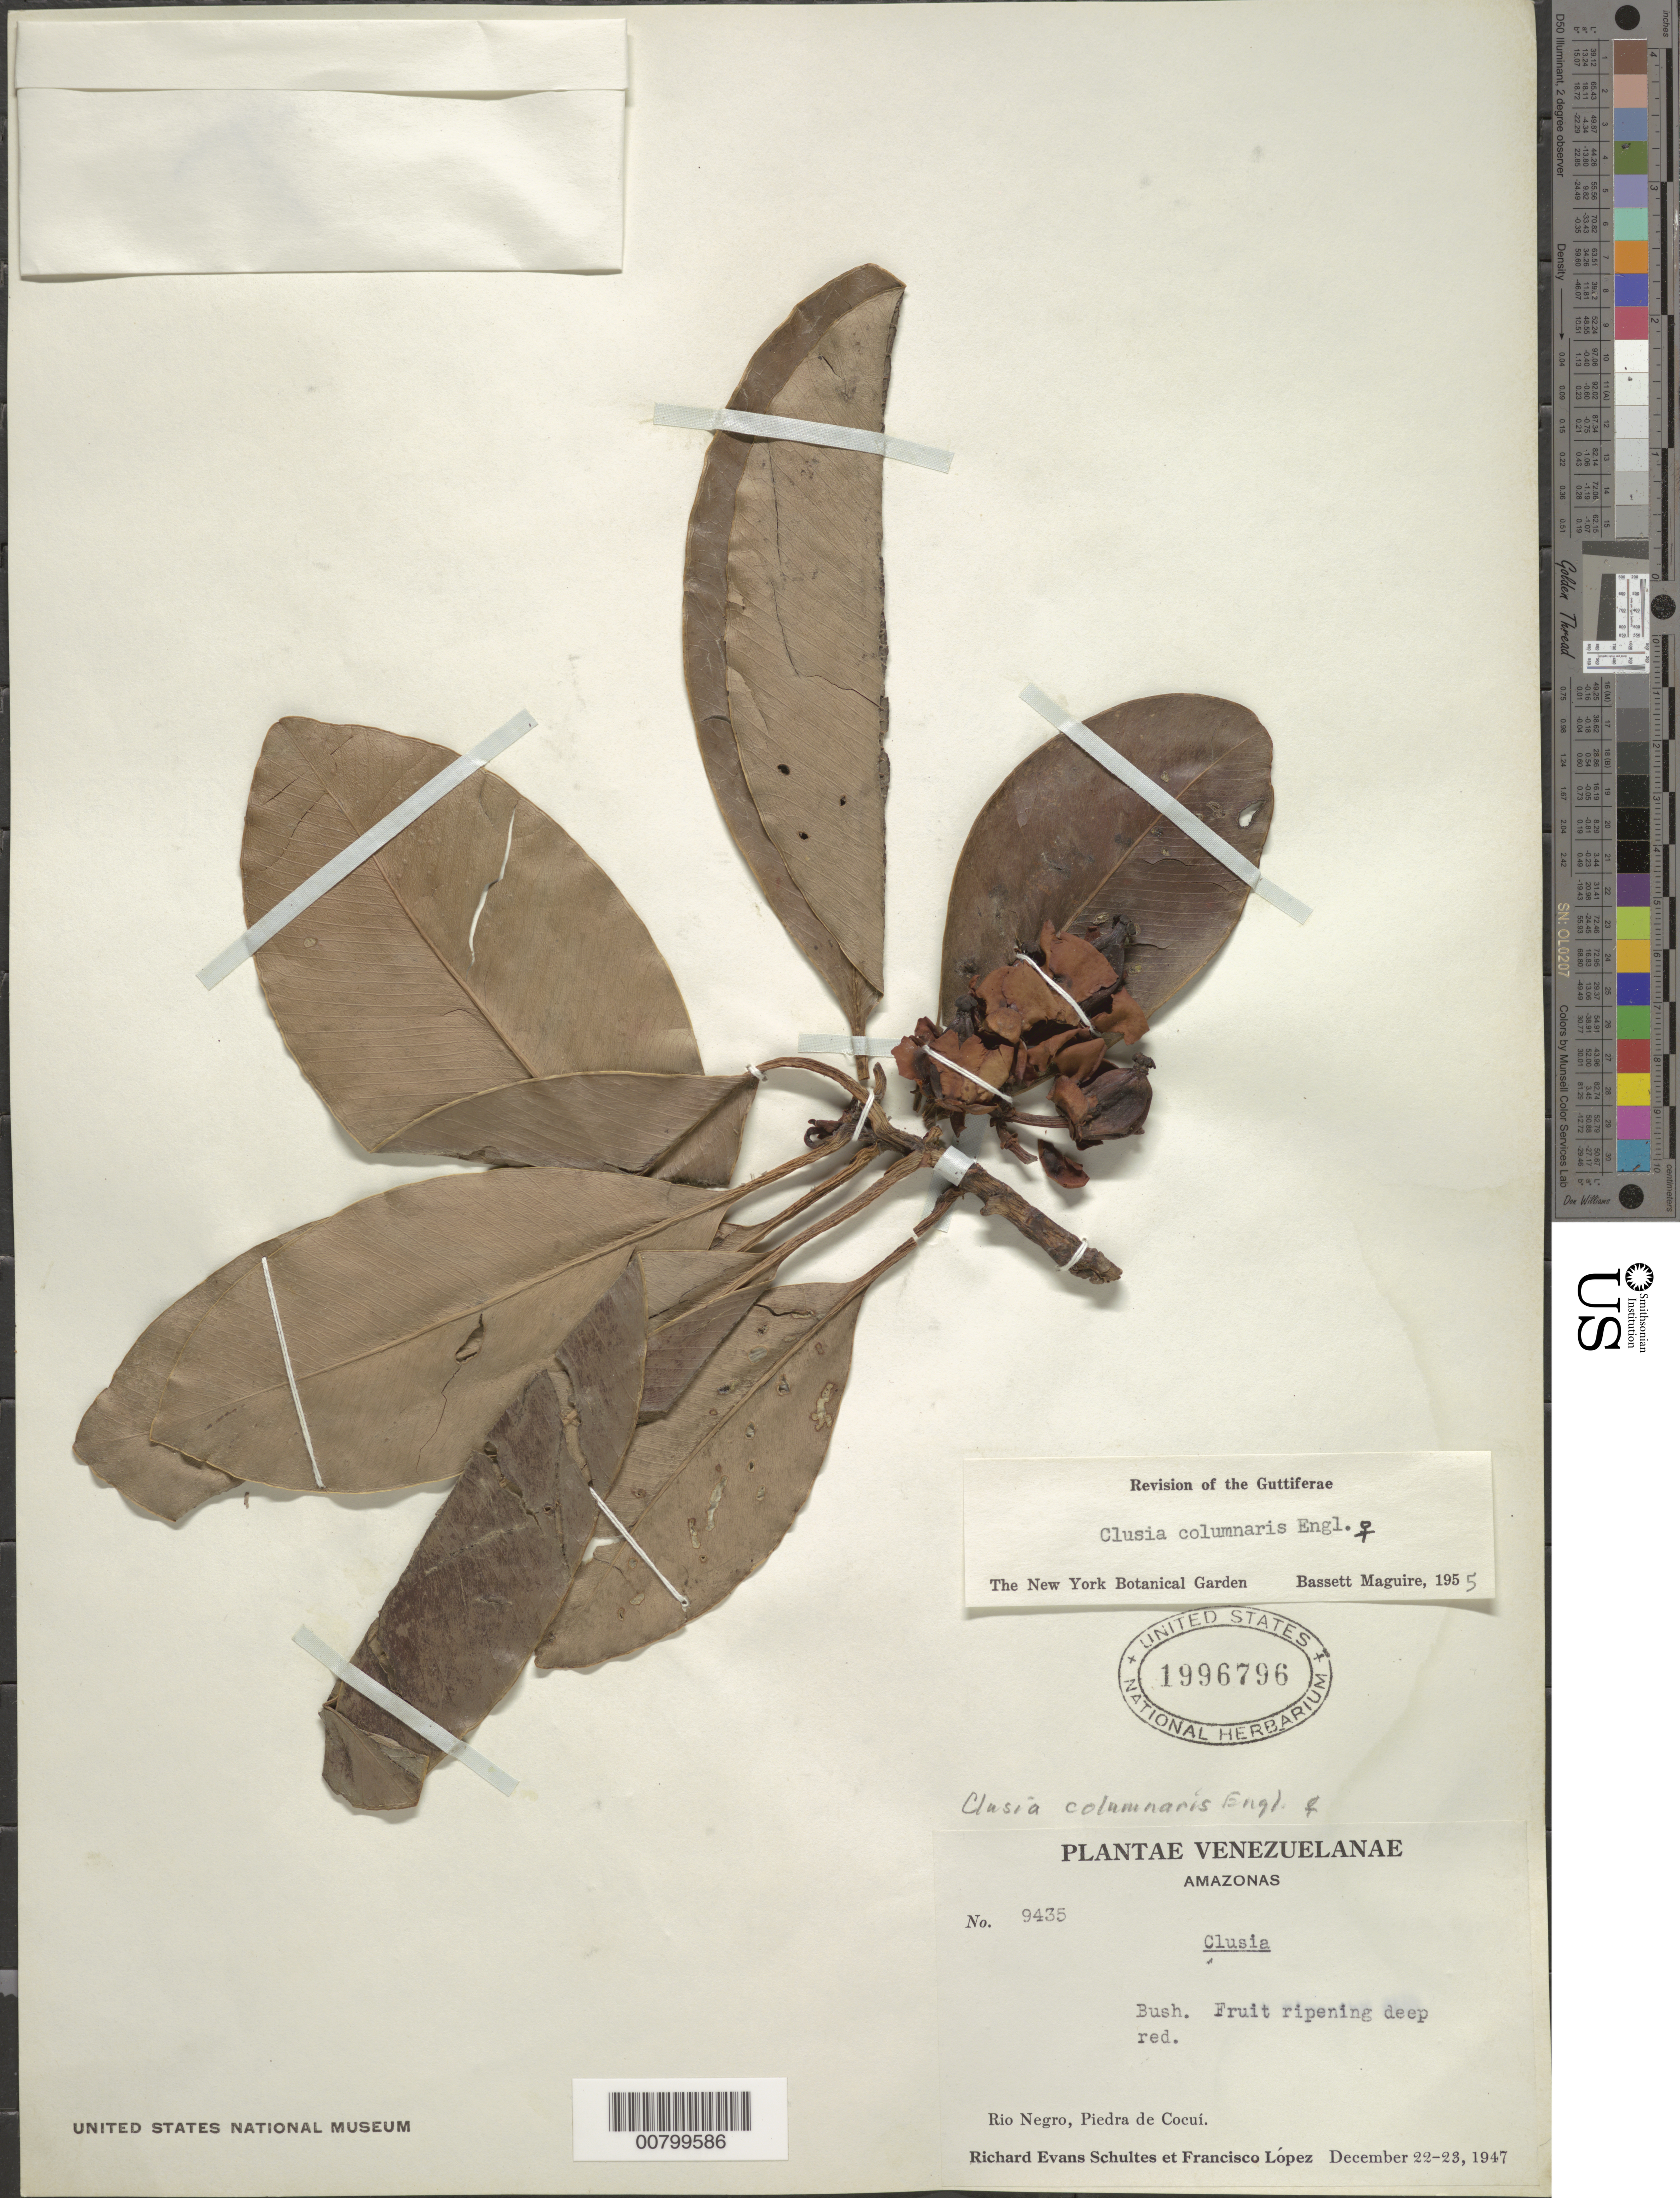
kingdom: Plantae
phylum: Tracheophyta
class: Magnoliopsida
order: Malpighiales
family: Clusiaceae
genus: Clusia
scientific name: Clusia columnaris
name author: Engl.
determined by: Maguire, Bassett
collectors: R. E. Schultes & F. Lopéz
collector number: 9435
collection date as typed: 22-Dec-47 to 23-Dec-47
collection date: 1947-12-22/1947-12-23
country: Venezuela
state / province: Amazonas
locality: Río Negro, Piedra de Cocuí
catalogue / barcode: US 1996796